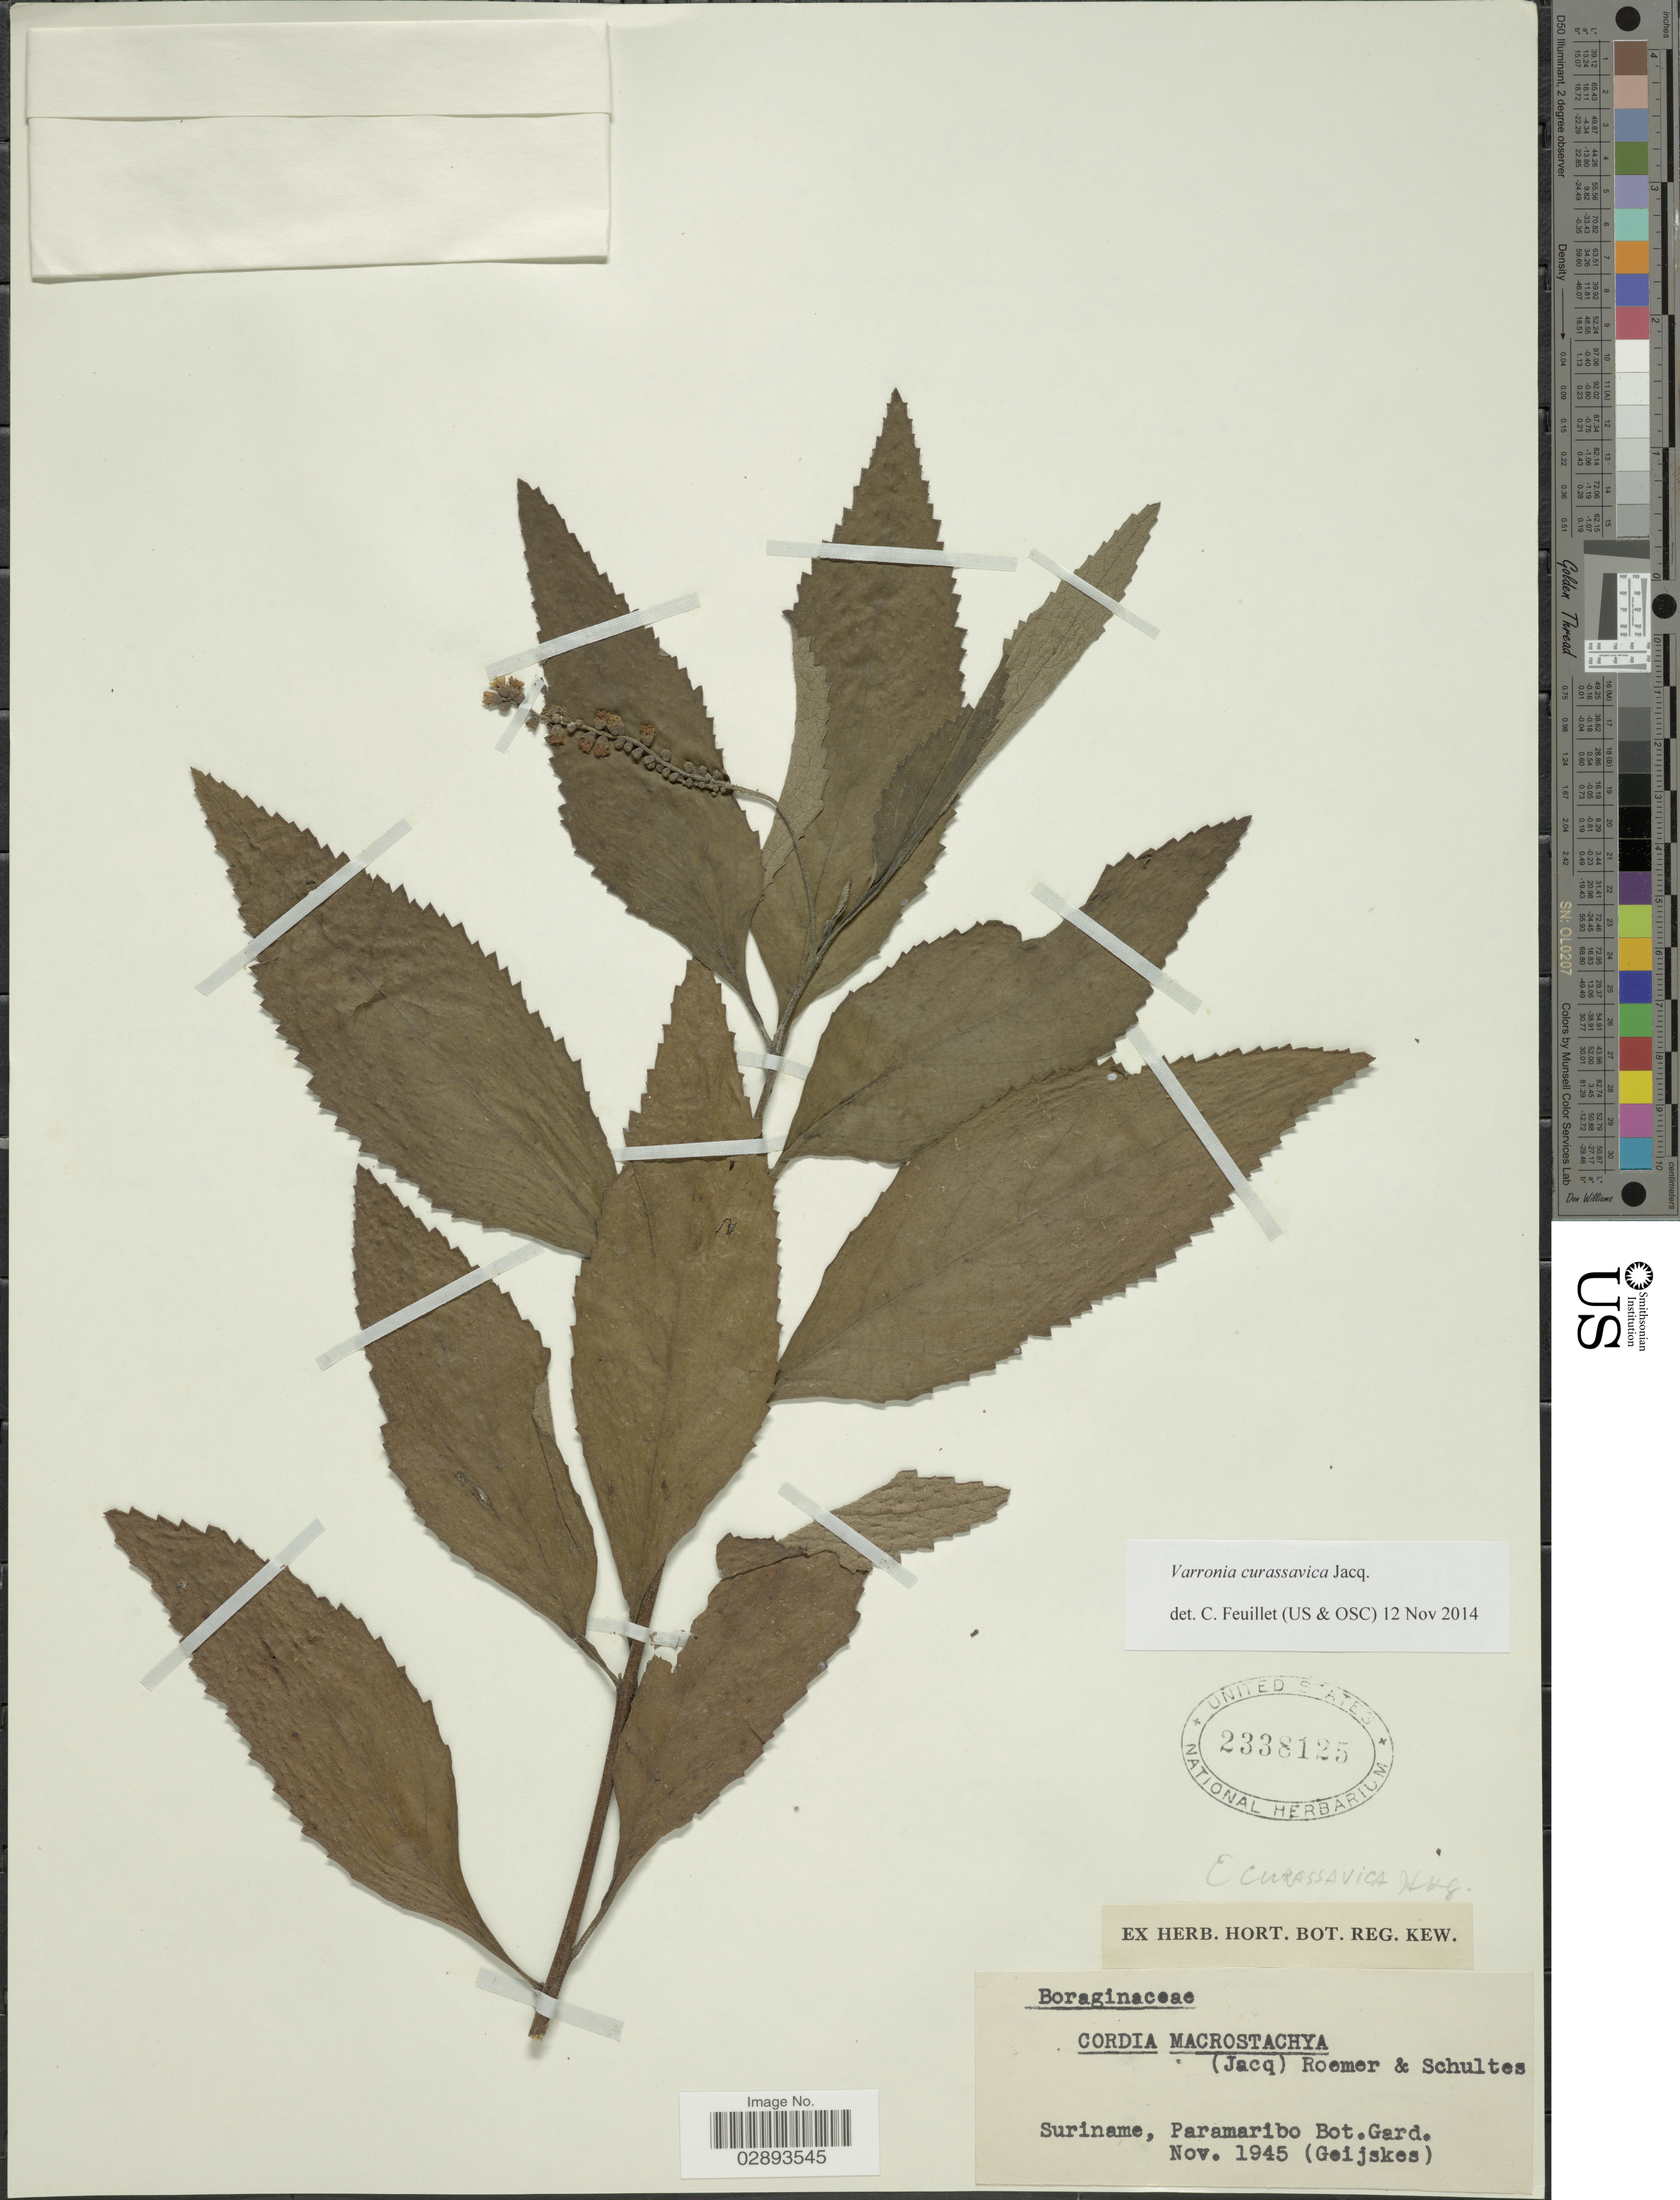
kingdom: Plantae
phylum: Tracheophyta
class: Magnoliopsida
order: Boraginales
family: Cordiaceae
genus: Varronia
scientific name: Varronia curassavica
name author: Jacq.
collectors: Geijskes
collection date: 1945-11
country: Suriname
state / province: Paramaribo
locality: Suriname, Paramaribo Bot. Gard.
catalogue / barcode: US 2338125